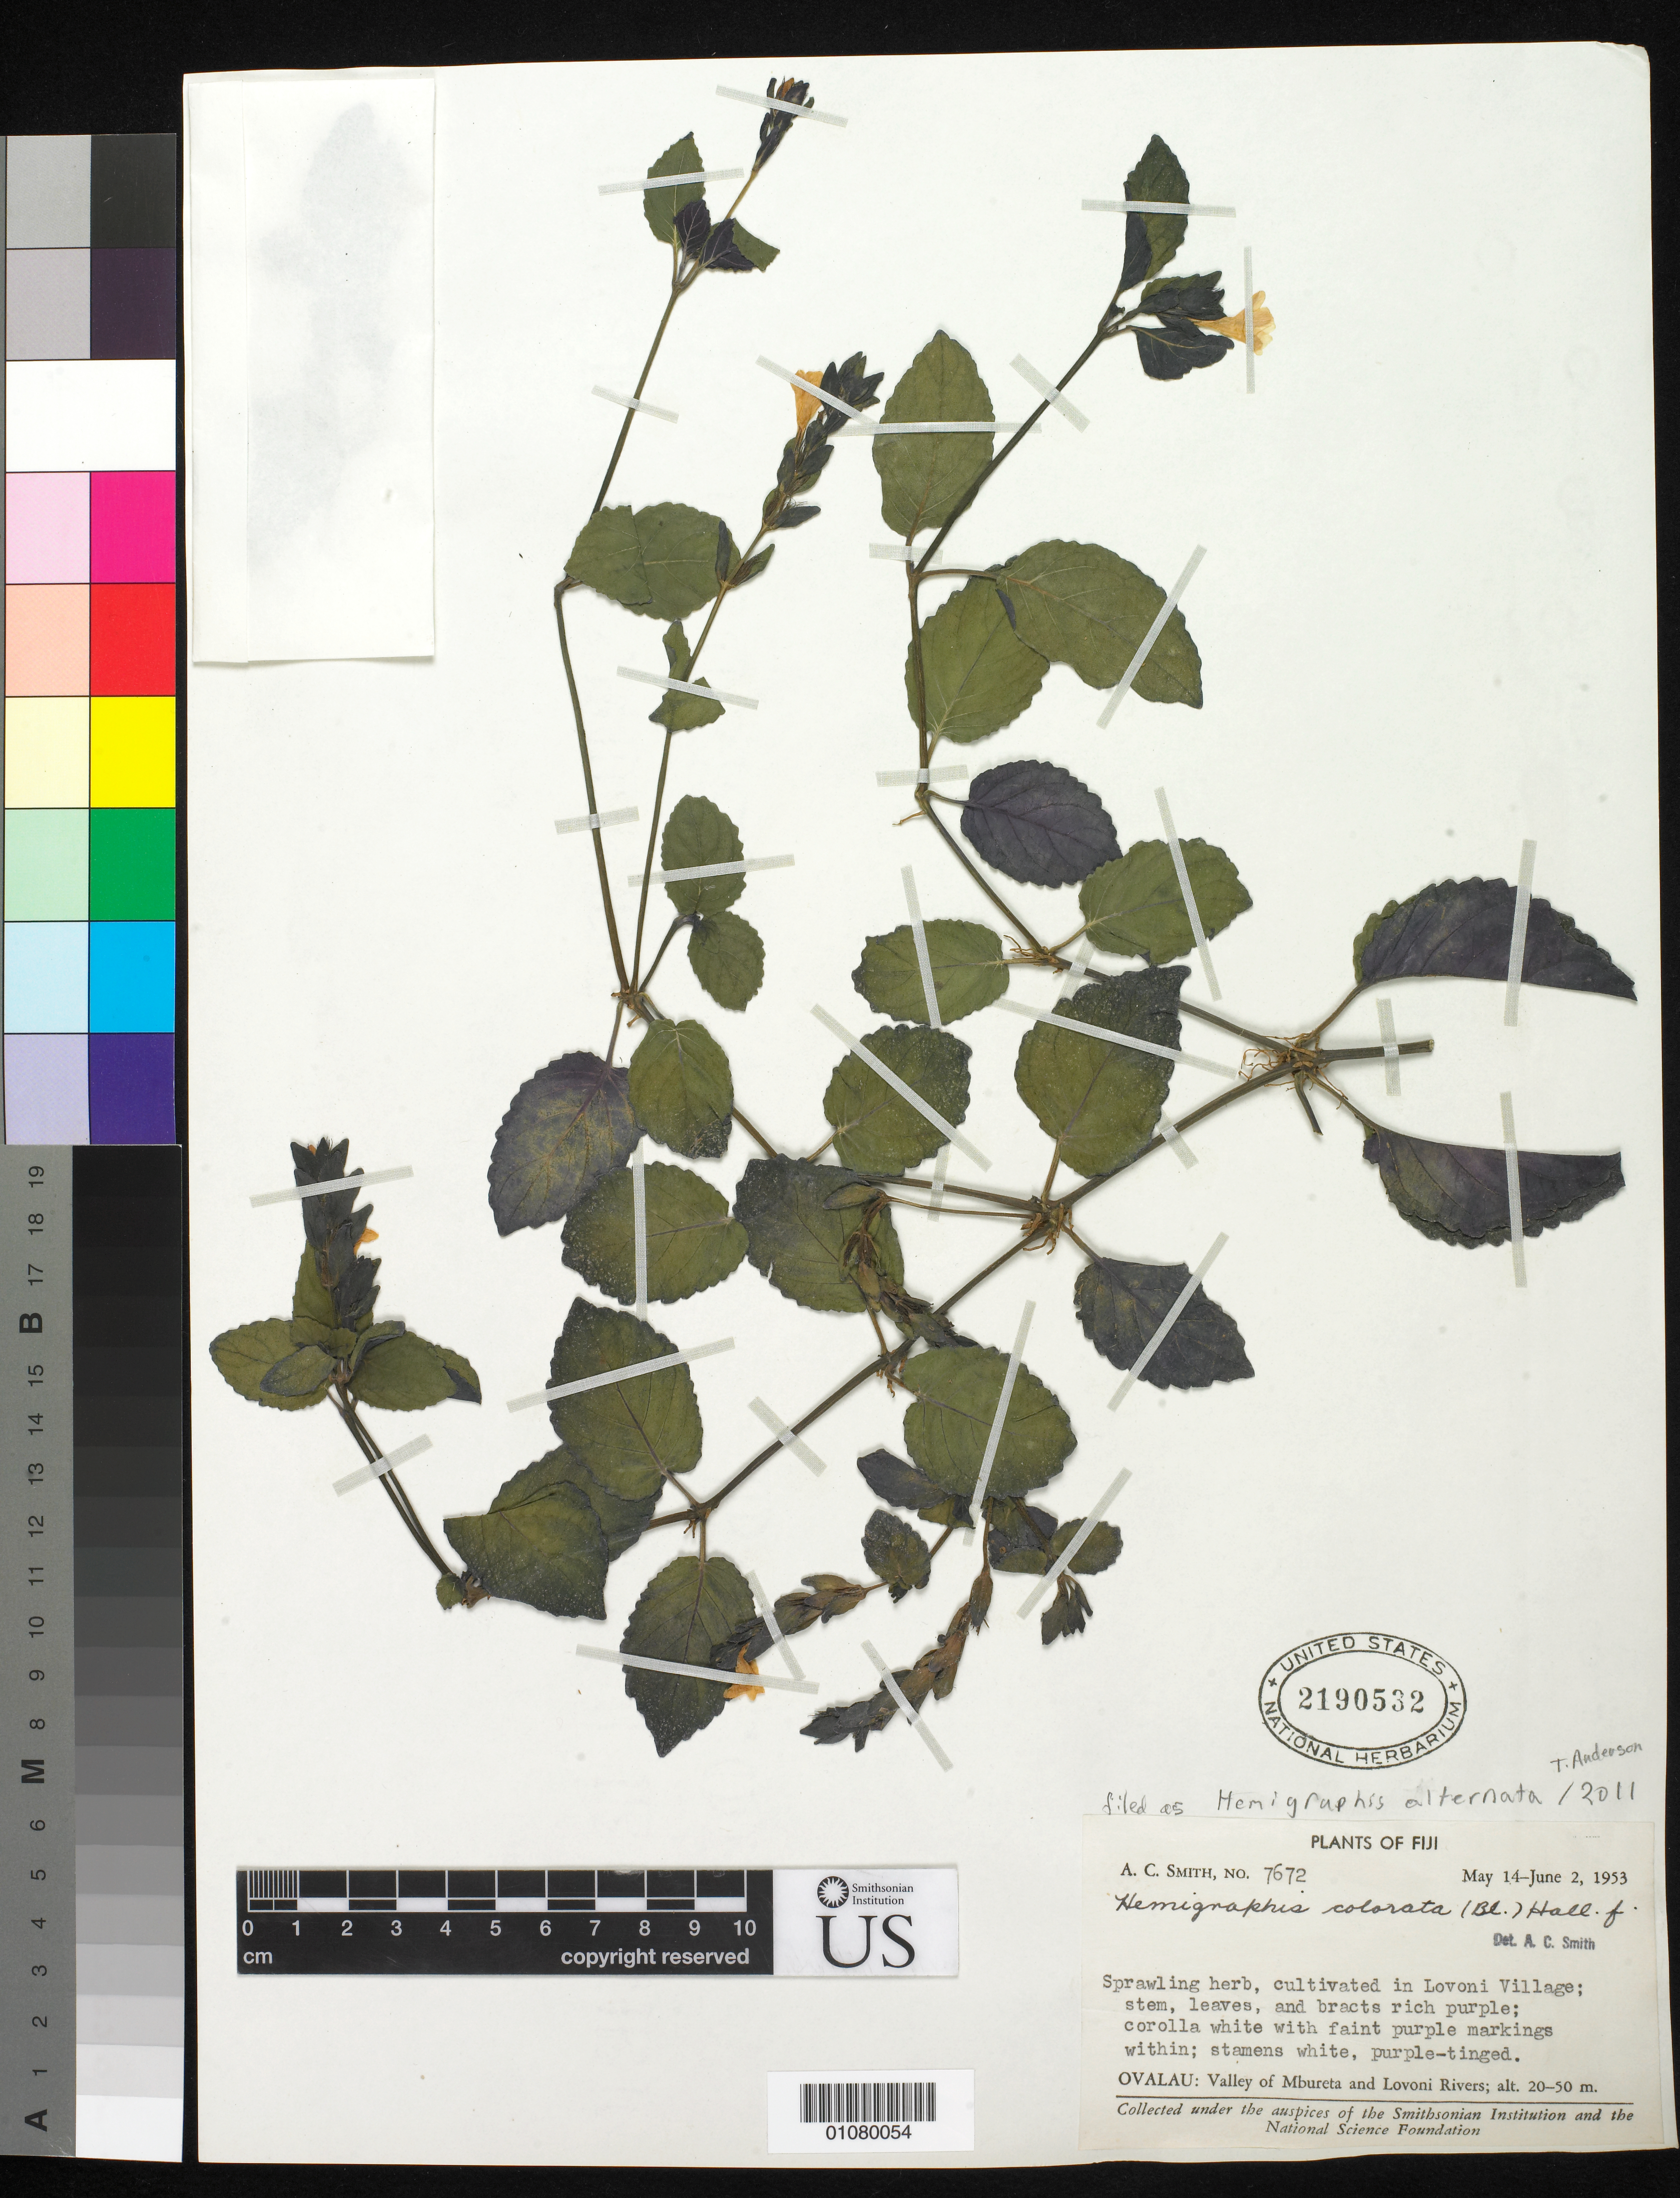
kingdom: Plantae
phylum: Tracheophyta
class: Magnoliopsida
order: Lamiales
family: Acanthaceae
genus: Strobilanthes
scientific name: Strobilanthes alternata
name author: (Burm. f.) Moylan ex J.R.I. Wood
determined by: Wagner, W. L., (BOT), Smithsonian Institution - National Museum of Natural History (UNITED STATES)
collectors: A. C. Smith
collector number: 7672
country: Fiji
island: Ovalau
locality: Valley of Mbureta and Lovoni Rivers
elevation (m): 20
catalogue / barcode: US 2190532